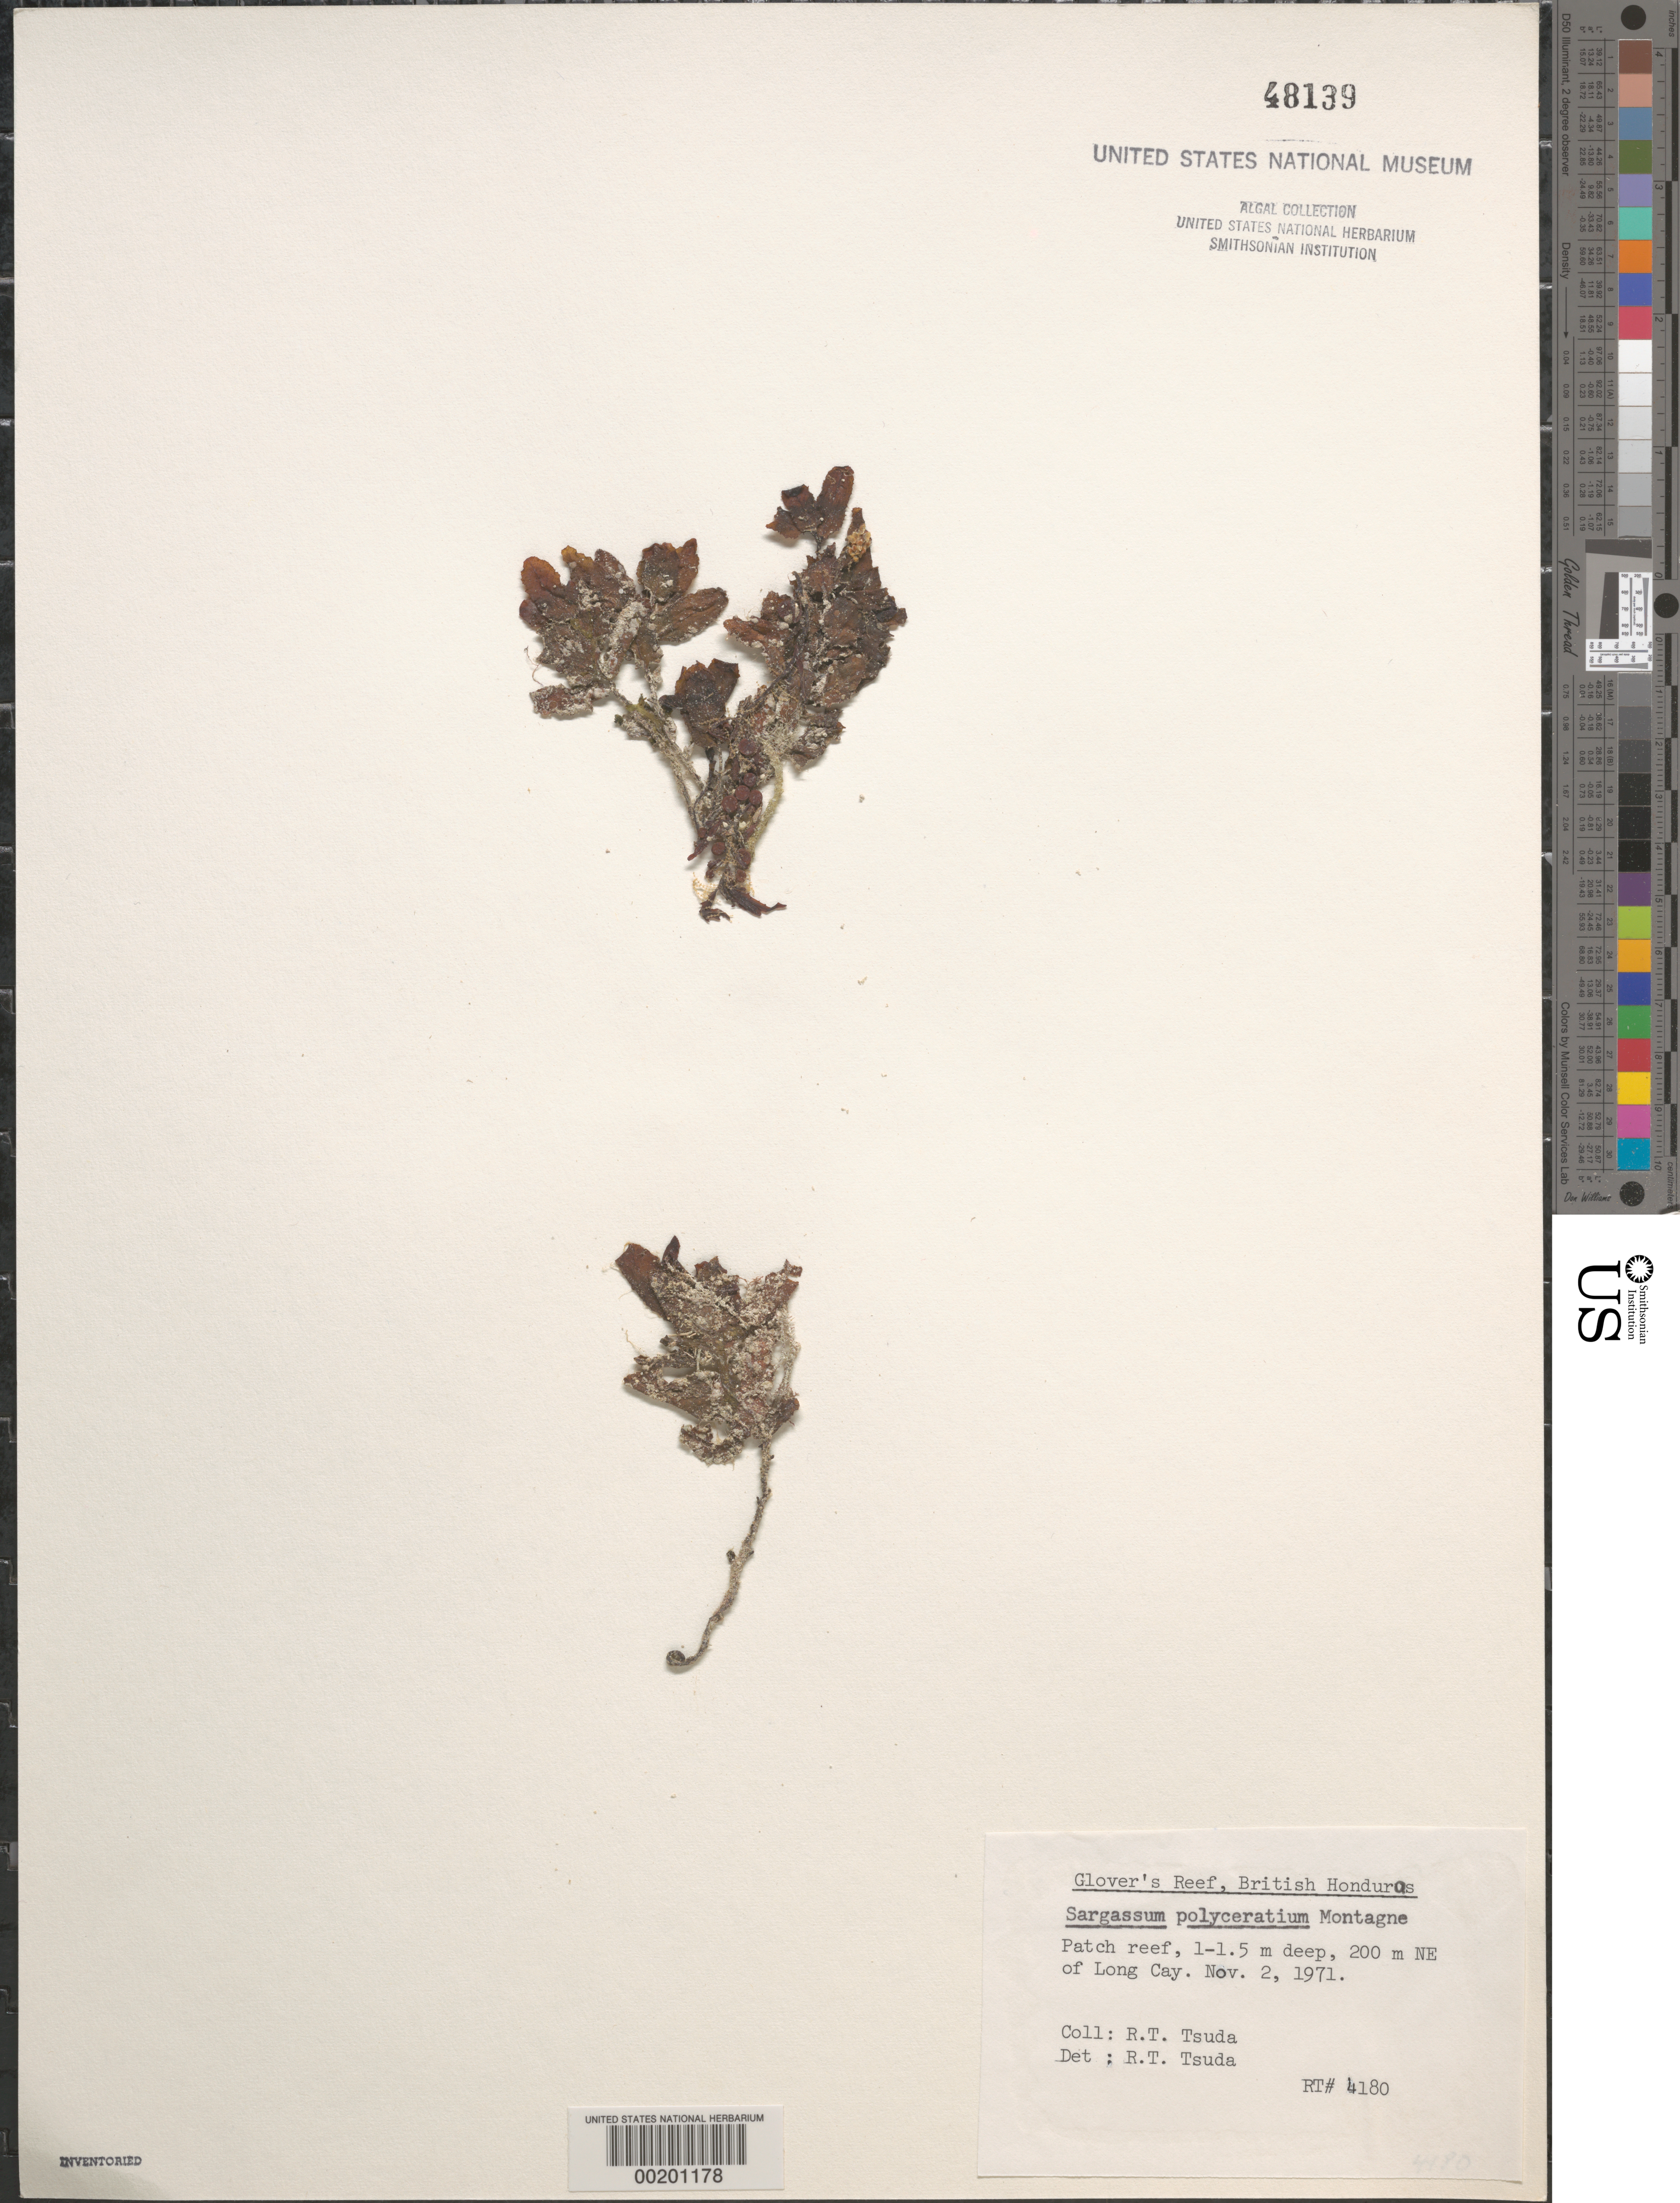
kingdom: Chromista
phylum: Ochrophyta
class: Phaeophyceae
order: Fucales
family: Sargassaceae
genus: Sargassum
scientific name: Sargassum polyceratium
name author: Mont.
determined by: Tsuda, R. T.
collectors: R. Tsuda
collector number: Rt 4180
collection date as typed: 02 Nov 1971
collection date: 1971-11-02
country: Belize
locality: Glover's Reef, northeast of Long Cay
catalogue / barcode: US 48139